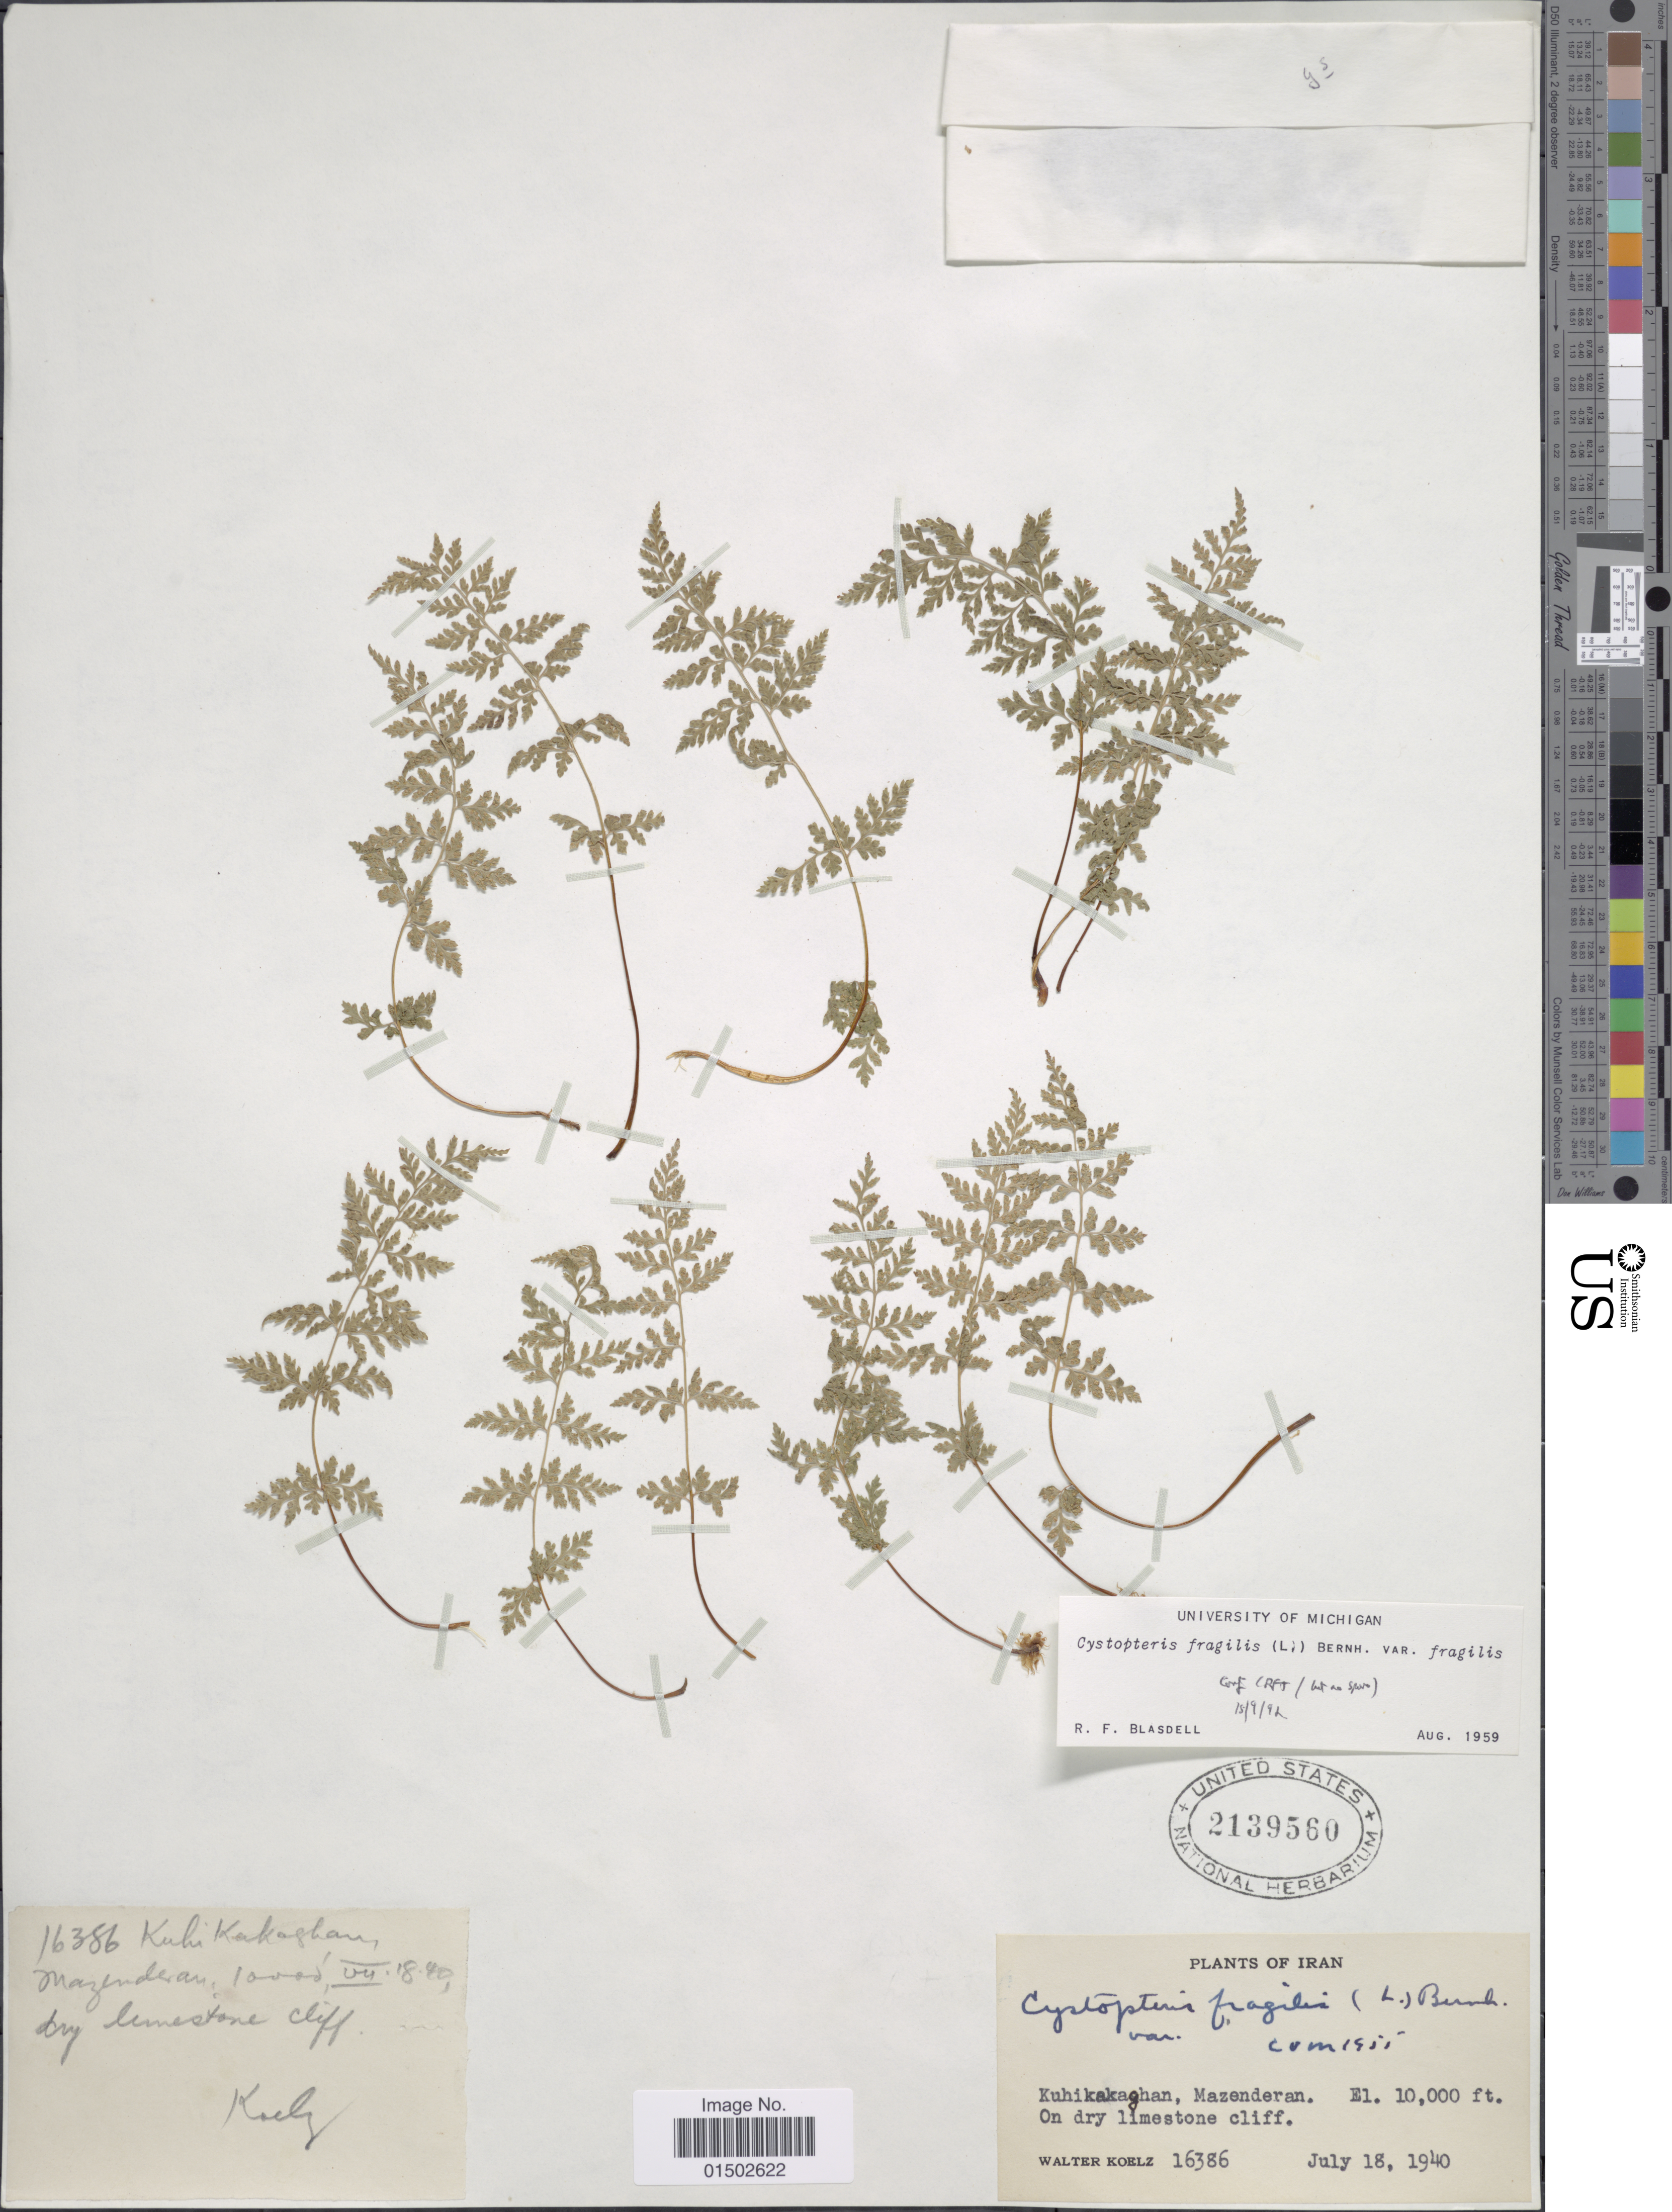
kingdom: Plantae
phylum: Tracheophyta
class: Polypodiopsida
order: Polypodiales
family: Cystopteridaceae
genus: Cystopteris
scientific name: Cystopteris fragilis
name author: (L.) Bernh.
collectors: W. N. Koelz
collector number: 16386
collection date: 1940-07-18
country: Iran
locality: Kuhikakaghan, Mazenderan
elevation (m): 3048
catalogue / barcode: US 2139560